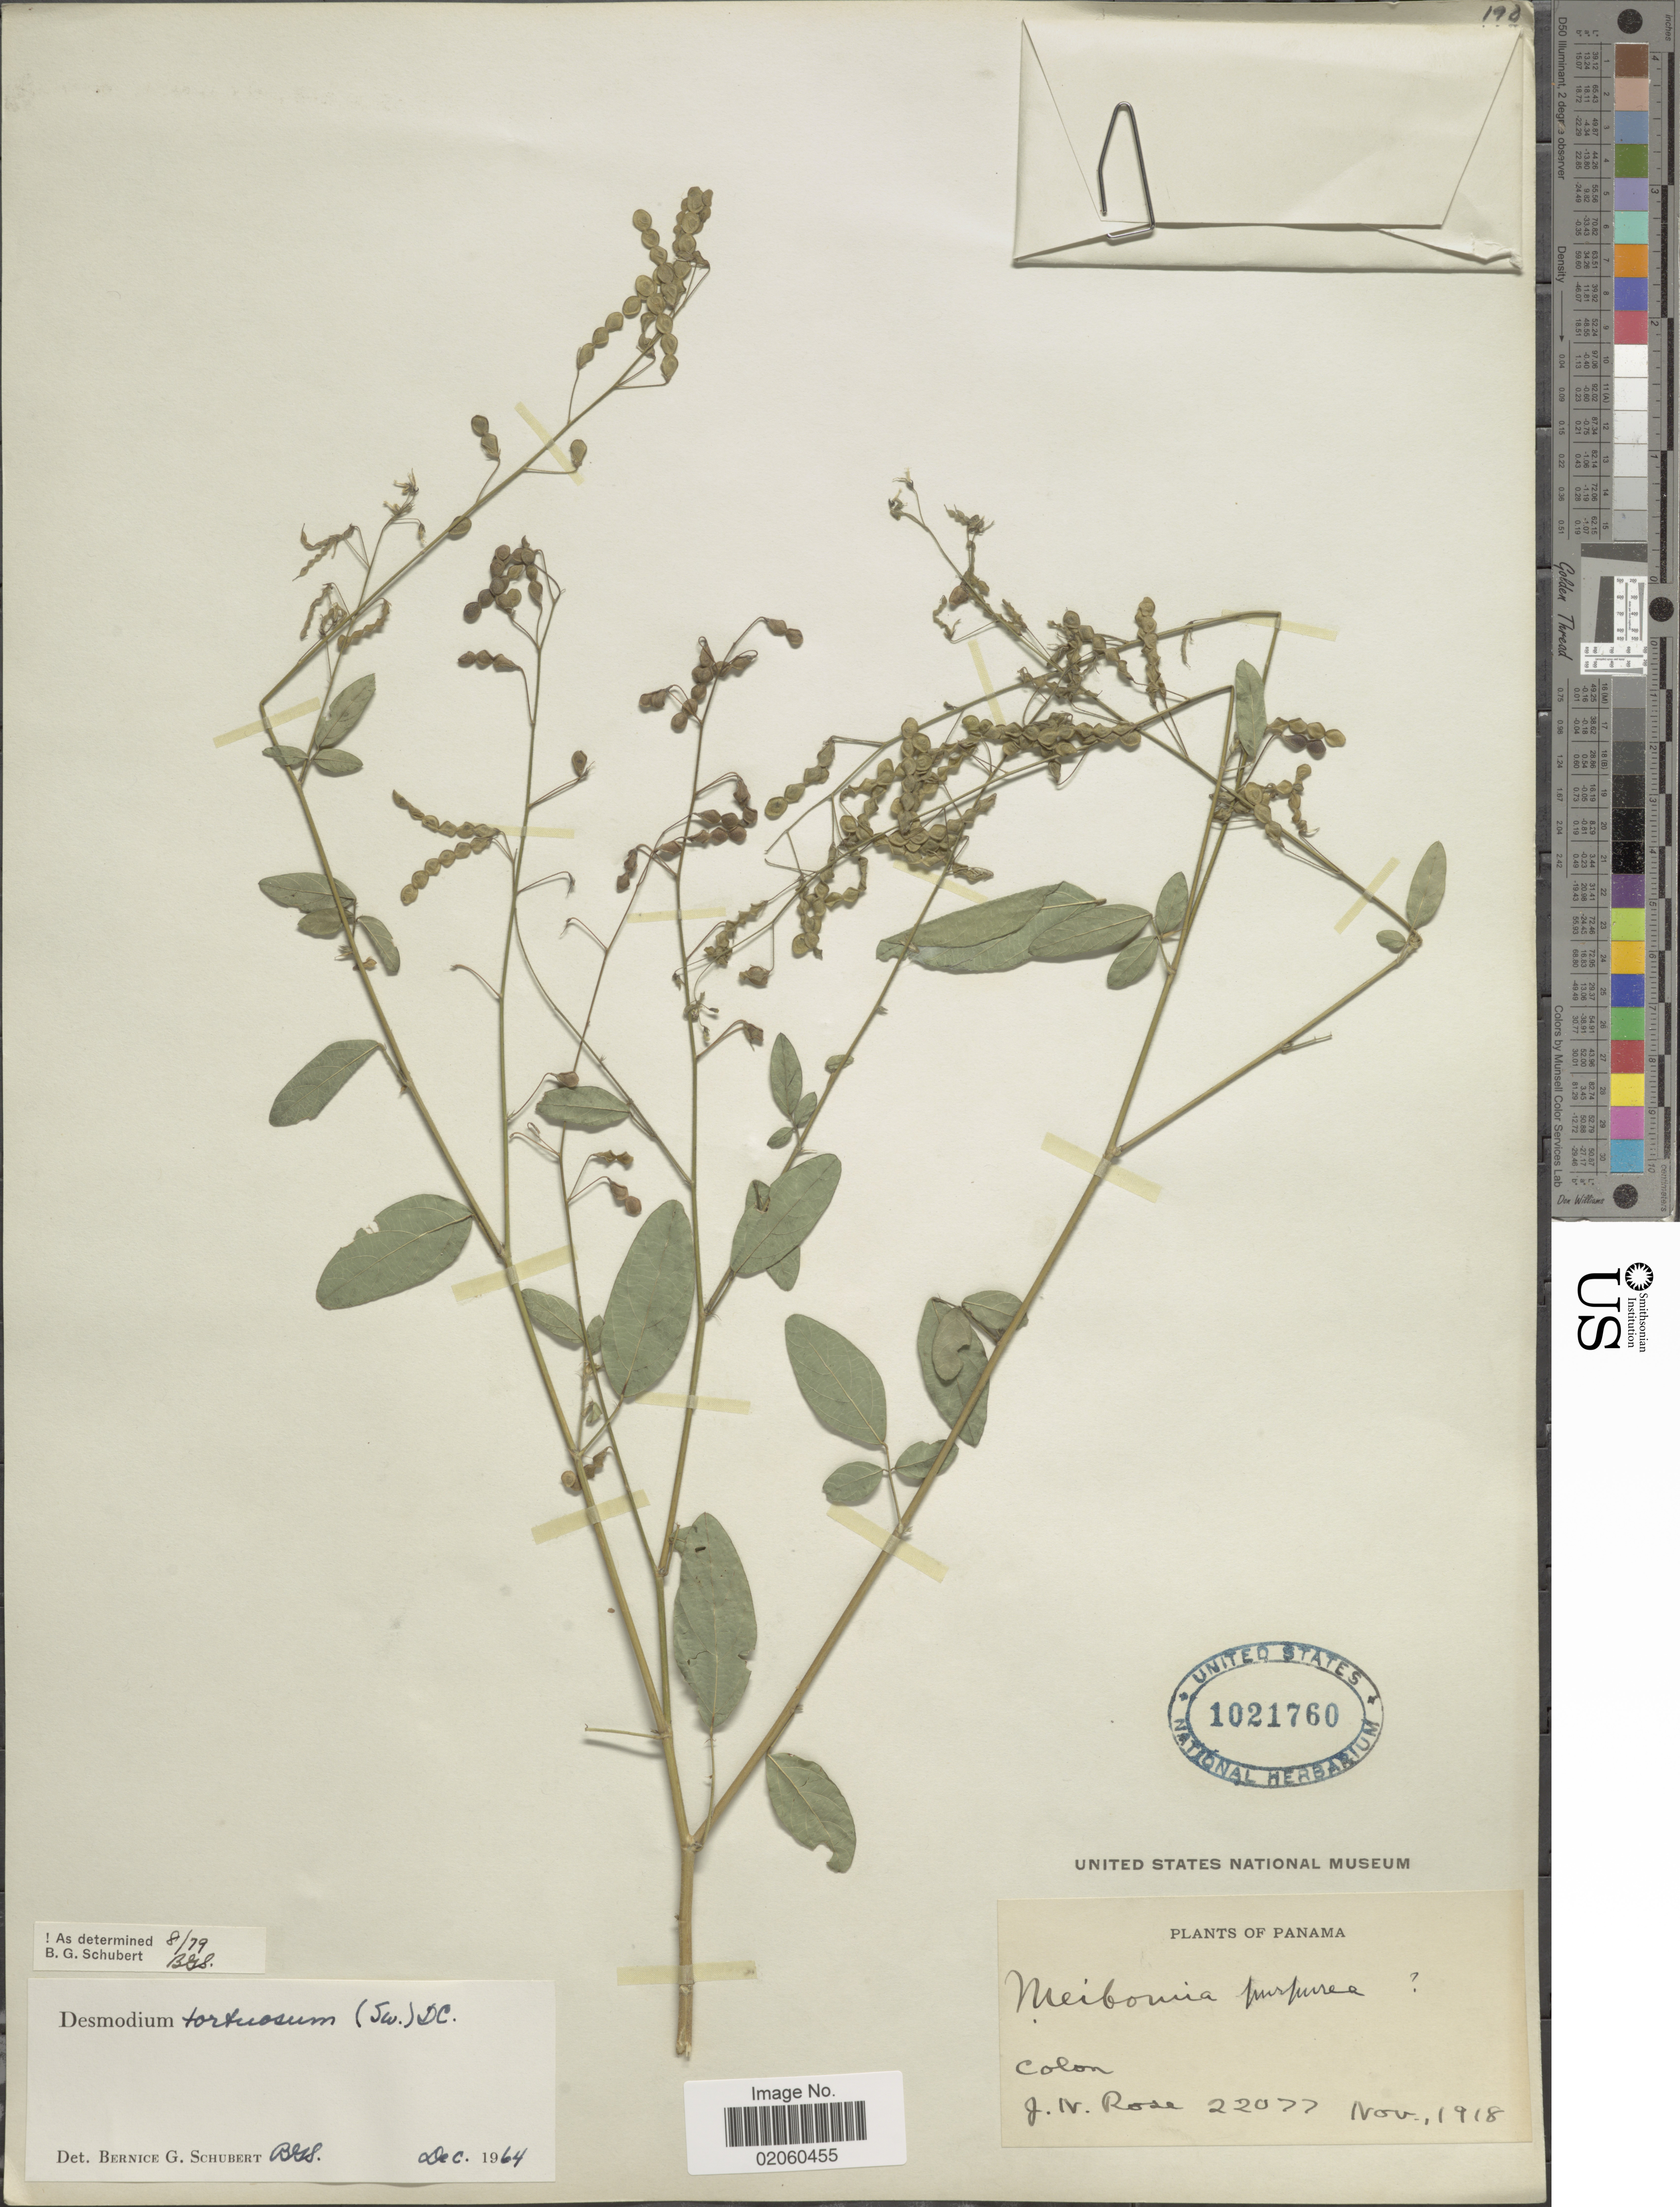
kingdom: Plantae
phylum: Tracheophyta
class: Magnoliopsida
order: Fabales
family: Fabaceae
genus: Desmodium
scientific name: Desmodium tortuosum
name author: (Sw.) DC.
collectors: J. N. Rose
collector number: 22077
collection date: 1918-11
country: Panama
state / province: Colón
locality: Colon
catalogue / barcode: US 1021760